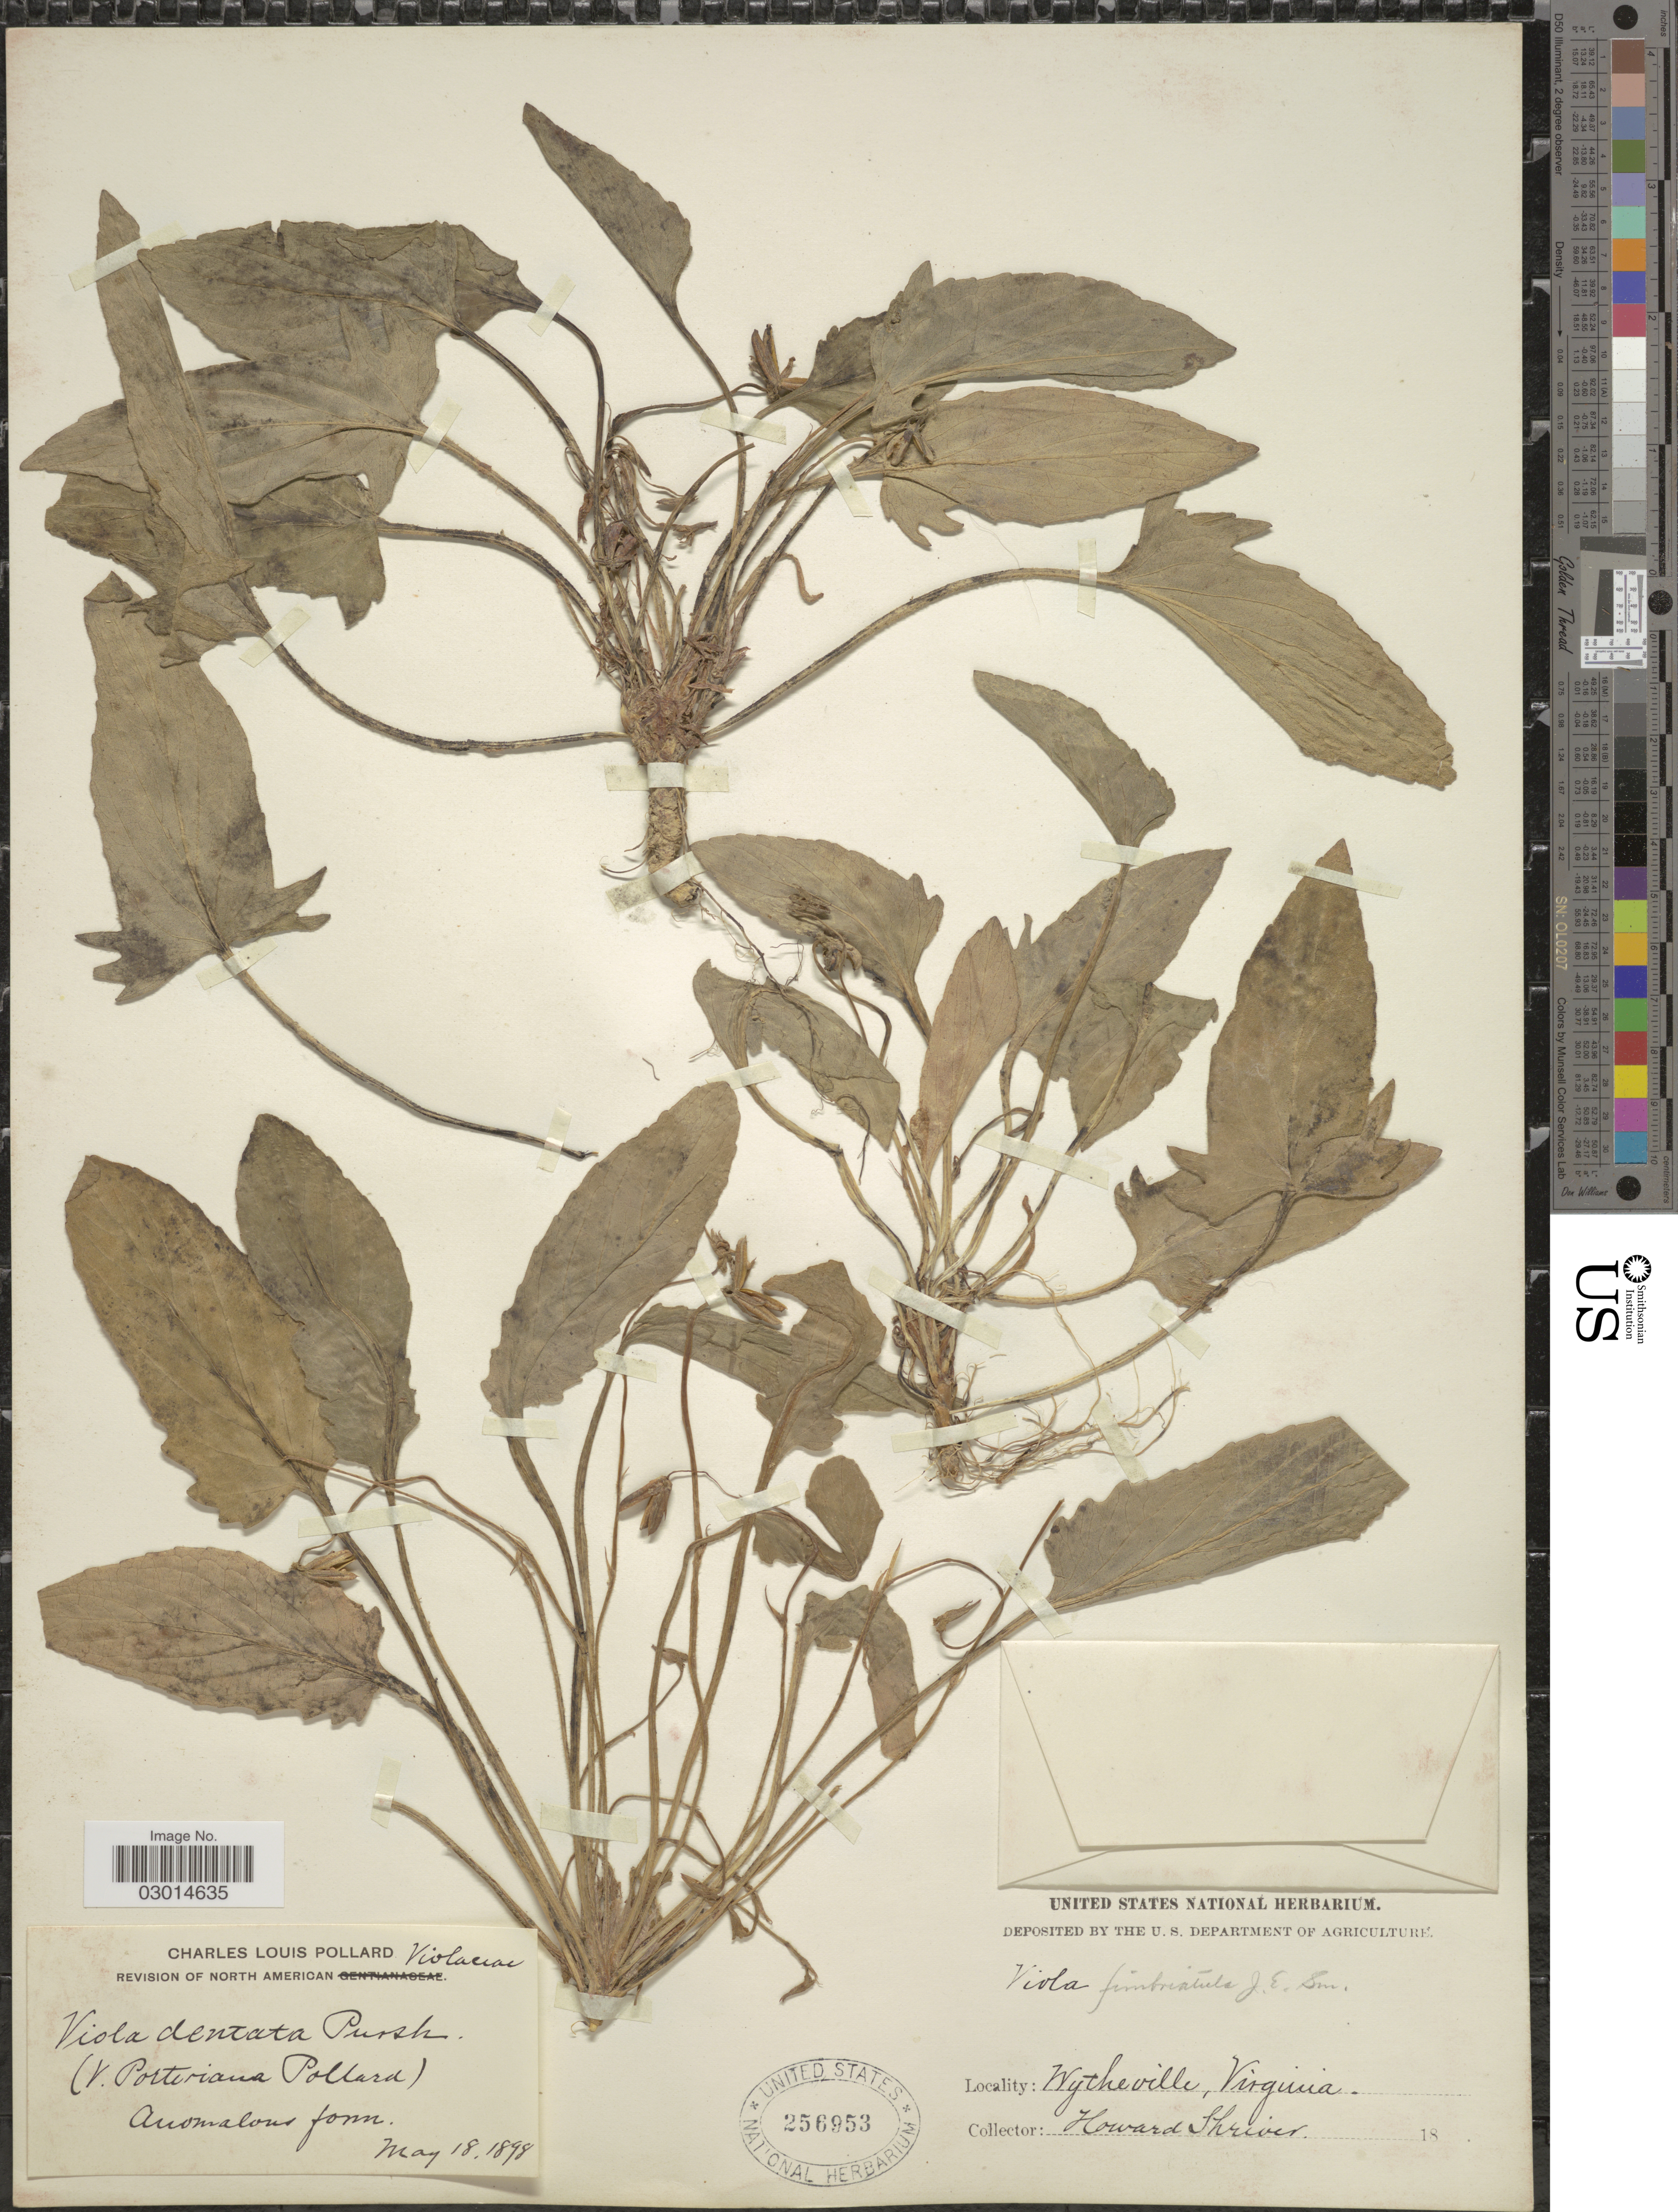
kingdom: Plantae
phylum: Tracheophyta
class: Magnoliopsida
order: Malpighiales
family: Violaceae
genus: Viola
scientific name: Viola dentata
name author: Pursh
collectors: H. Shriver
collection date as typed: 18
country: United States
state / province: Virginia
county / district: Wythe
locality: Wytheville.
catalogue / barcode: US 256953